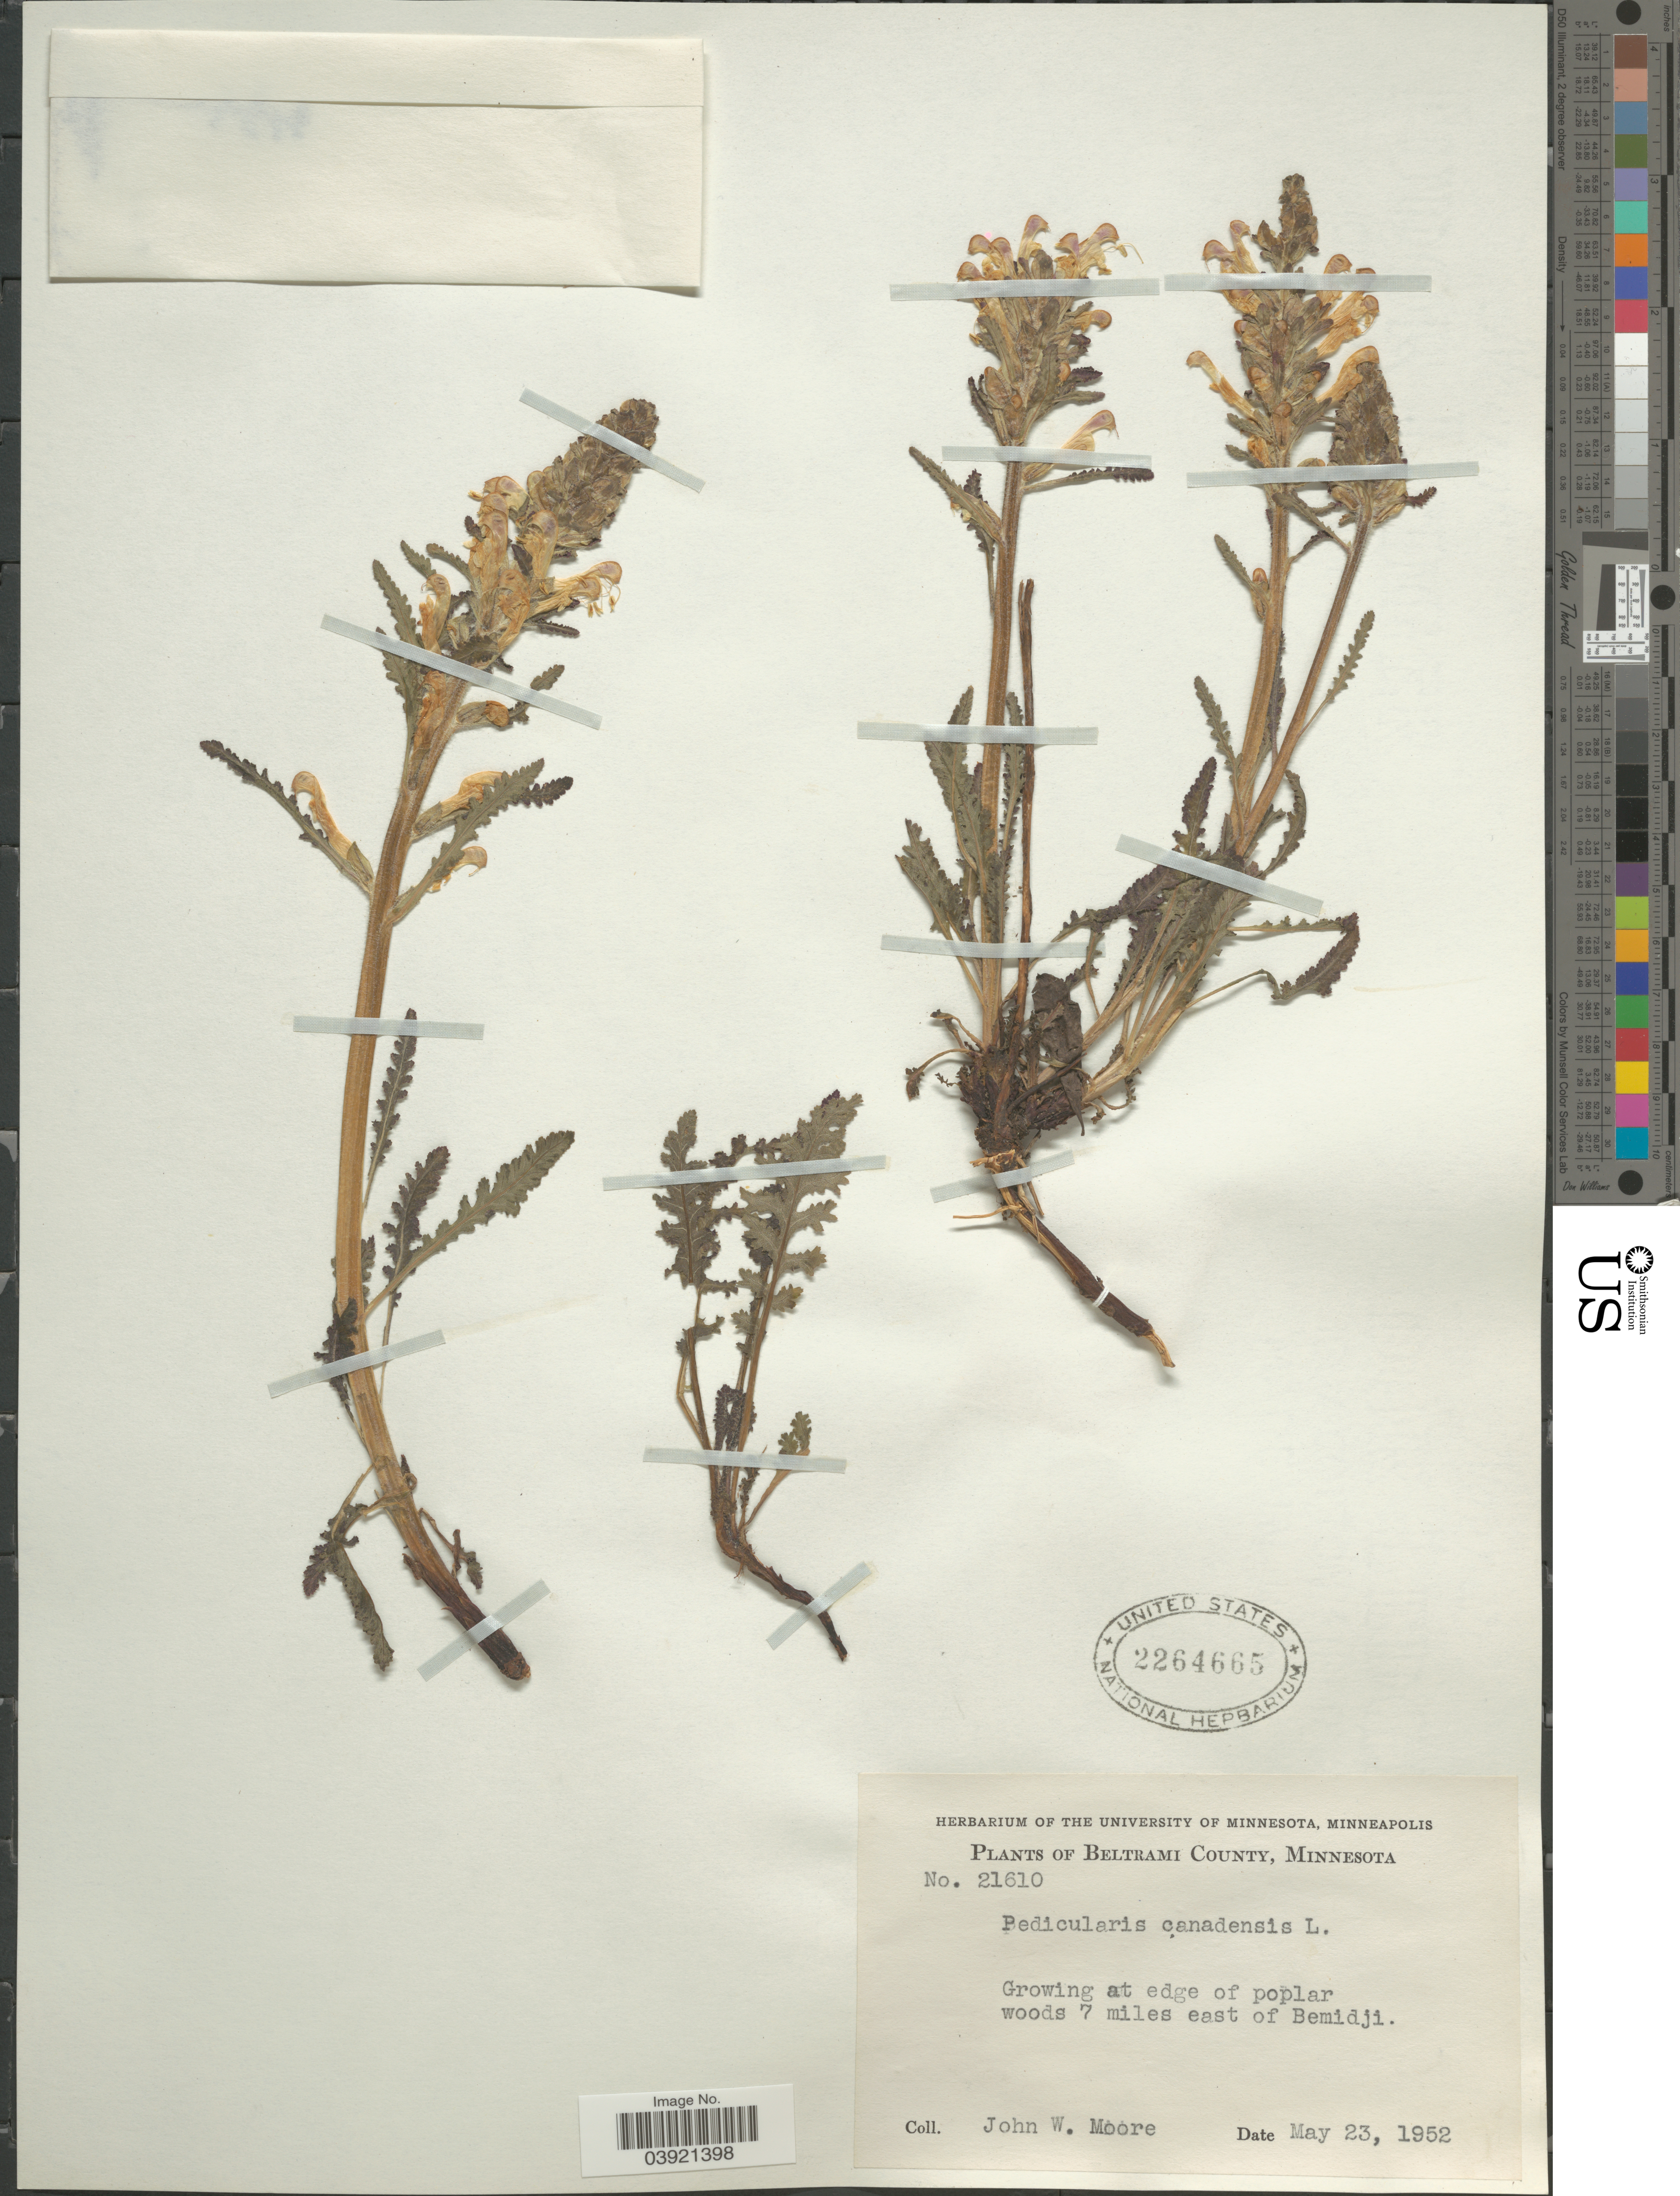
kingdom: Plantae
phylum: Tracheophyta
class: Magnoliopsida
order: Lamiales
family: Orobanchaceae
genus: Pedicularis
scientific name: Pedicularis canadensis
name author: L.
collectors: J. Moore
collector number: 21610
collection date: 1952-05-23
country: United States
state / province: Minnesota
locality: Beltrami County. Growing at edge of poplar woods 7 miles east of Bemidji.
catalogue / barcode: US 2264665